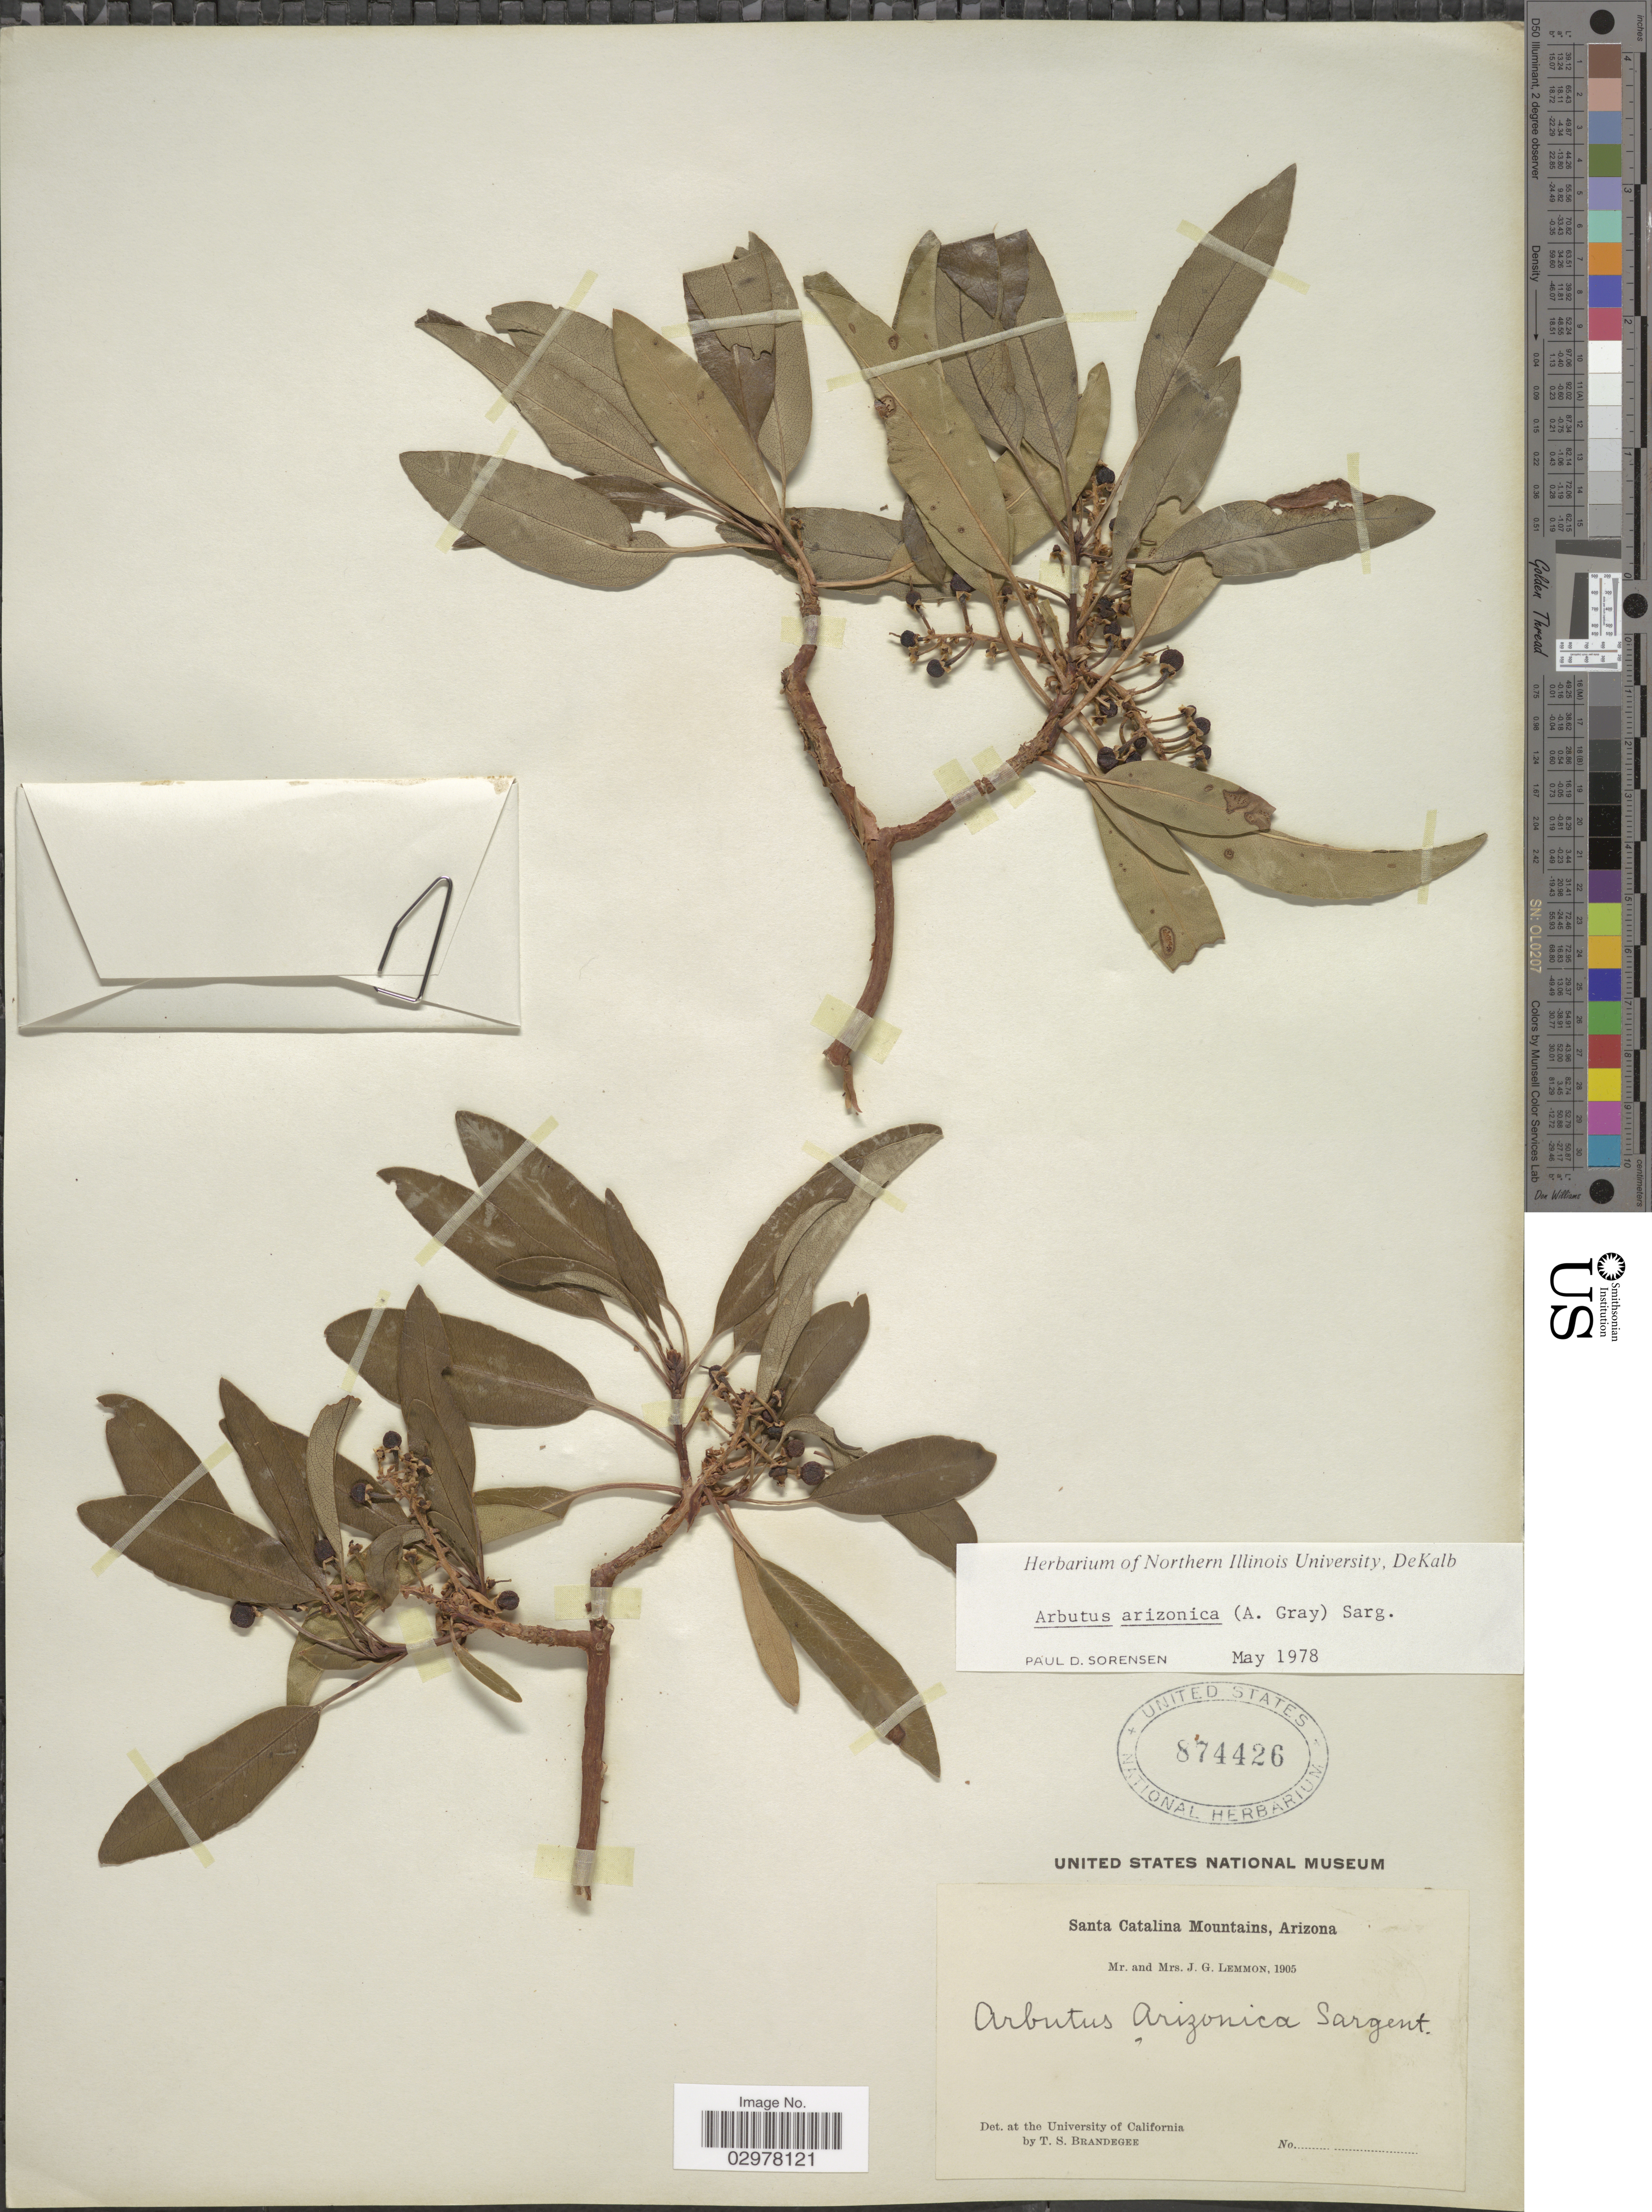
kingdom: Plantae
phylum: Tracheophyta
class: Magnoliopsida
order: Ericales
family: Ericaceae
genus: Arbutus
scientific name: Arbutus arizonica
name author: (A. Gray) Sarg.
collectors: J. Lemmon & Mrs. J. G. Lemmon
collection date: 1905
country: United States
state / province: Arizona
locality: Santa Catalina Mountains.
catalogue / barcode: US 874426